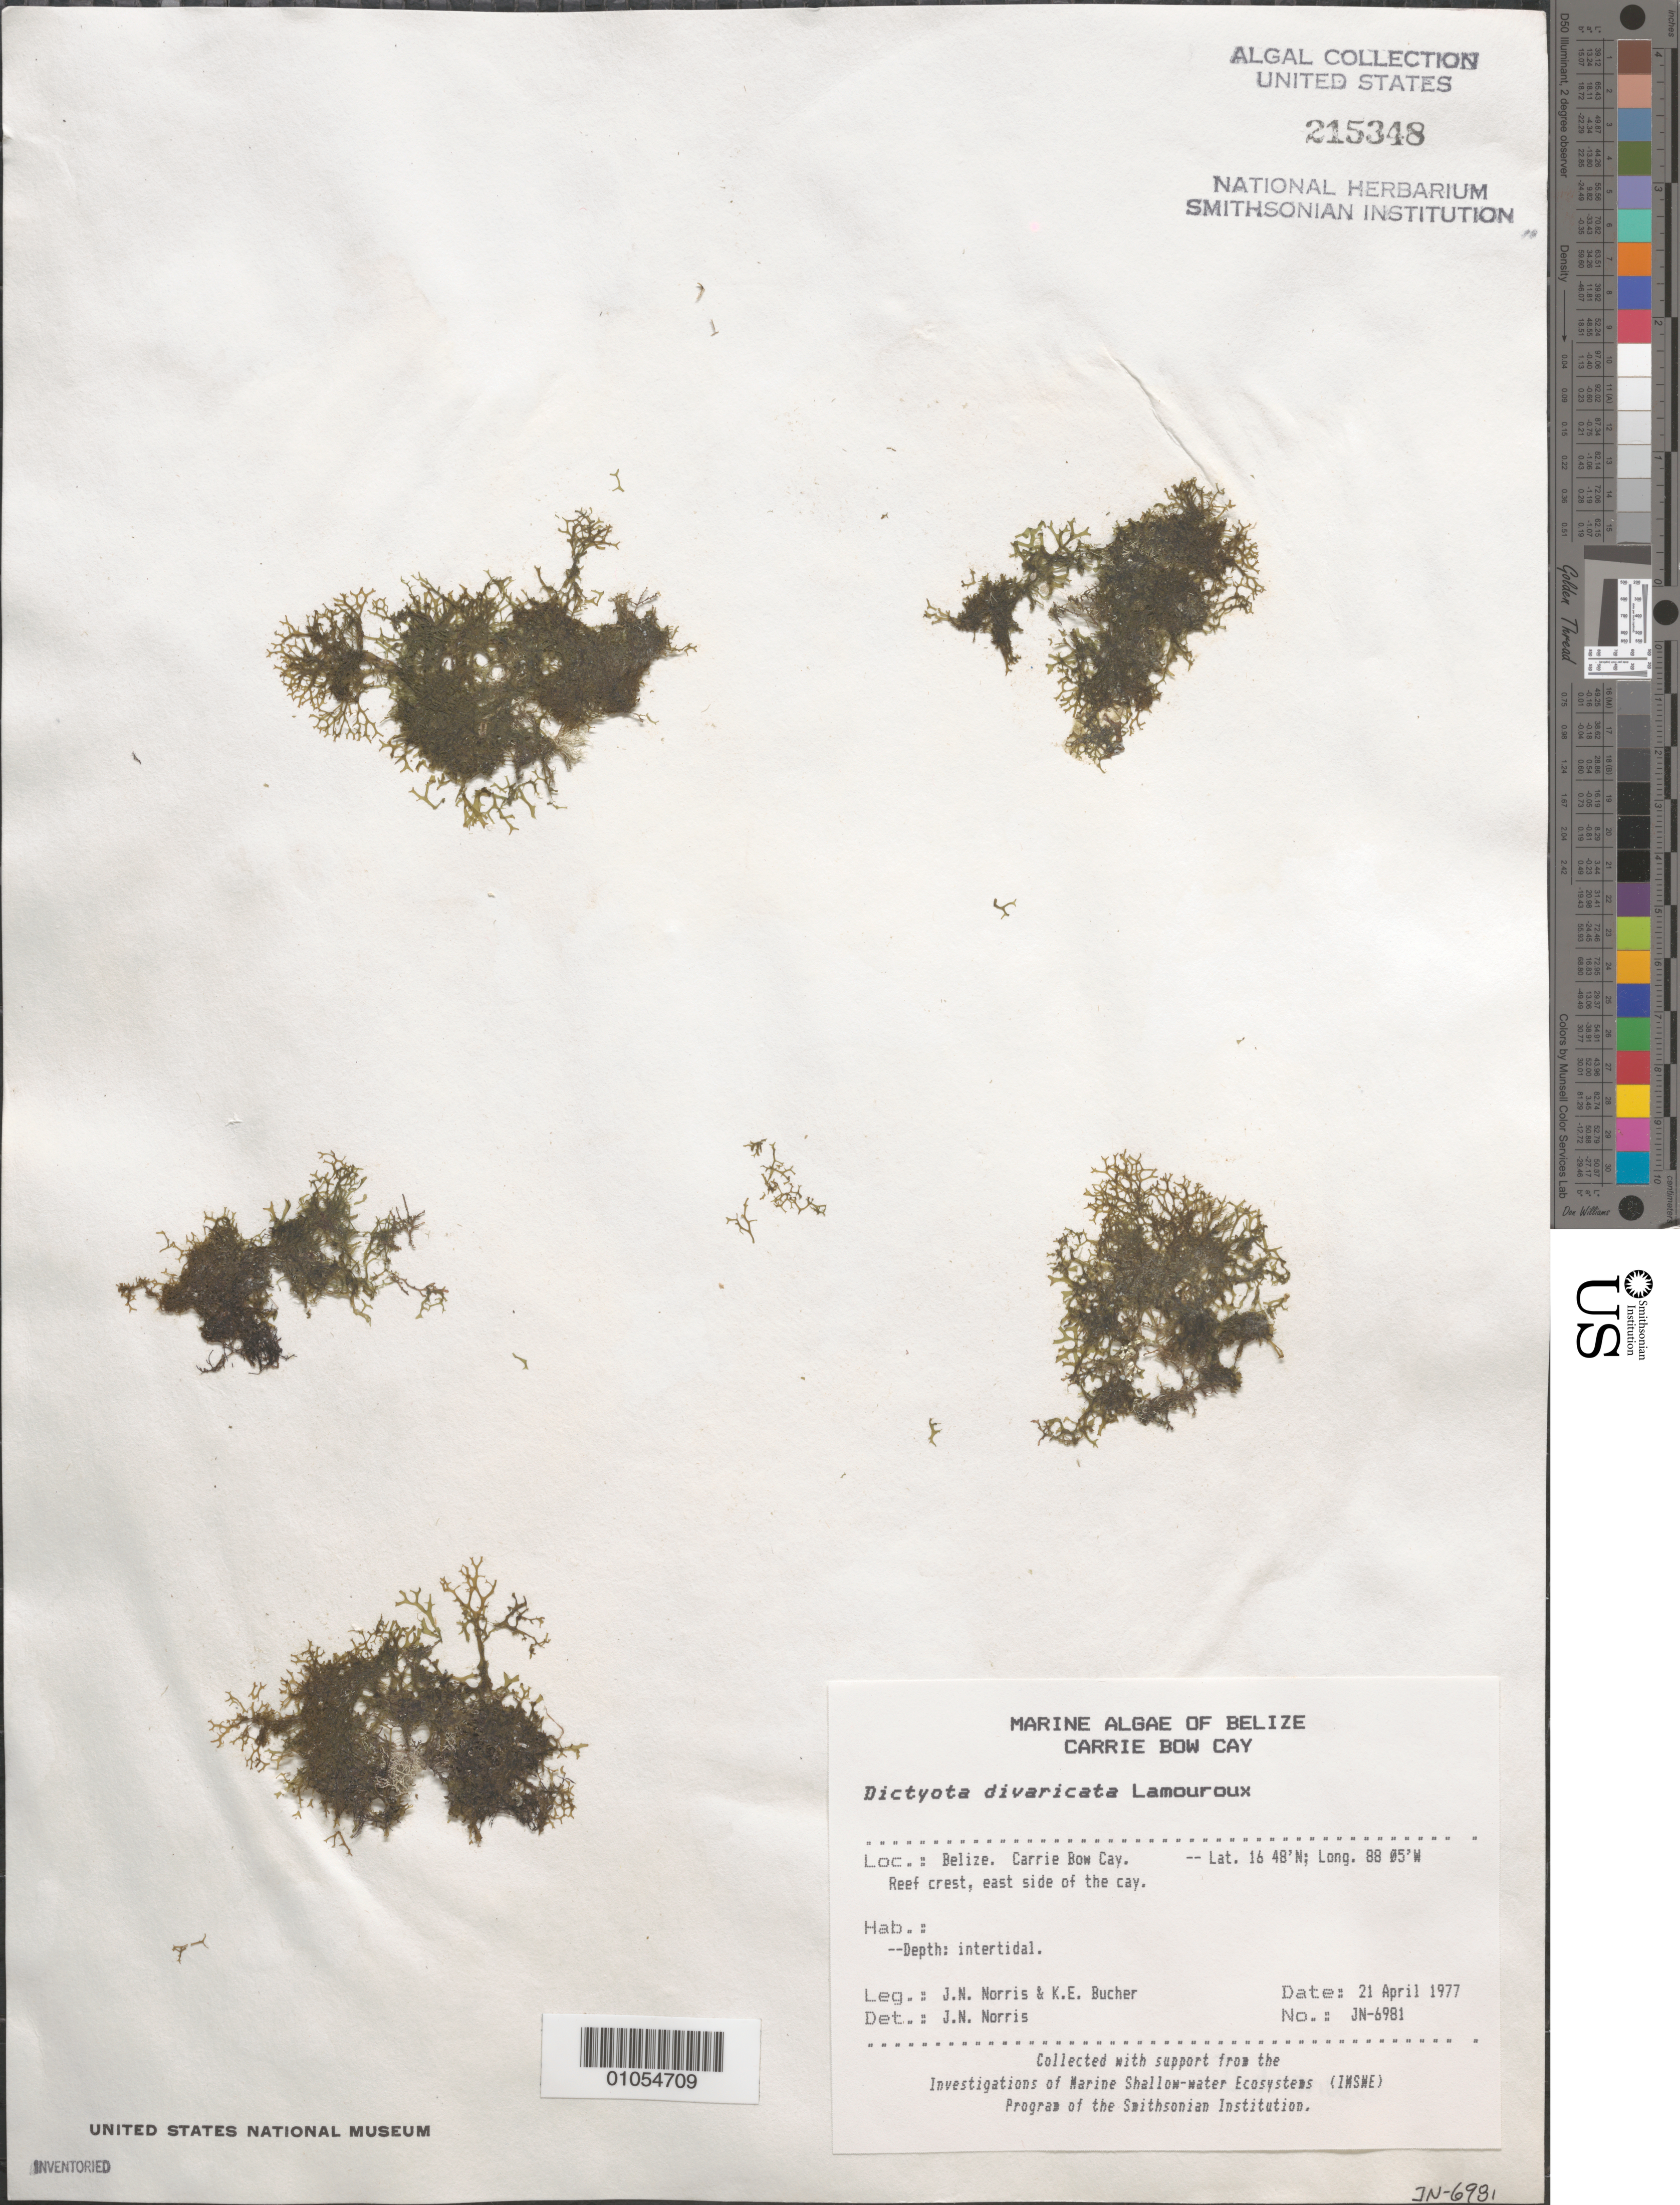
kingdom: Chromista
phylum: Ochrophyta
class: Phaeophyceae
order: Dictyotales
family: Dictyotaceae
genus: Dictyota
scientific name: Dictyota divaricata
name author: J.V.Lamouroux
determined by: Norris, James N.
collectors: J. N. Norris & K. E. Bucher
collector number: JN-6981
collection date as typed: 21 Apr 1977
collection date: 1977-04-21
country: Belize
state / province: Stann Creek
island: Carrie Bow Cay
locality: Reef crest, east side of cay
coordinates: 16 48'N, 88 05'W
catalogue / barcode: US 215348